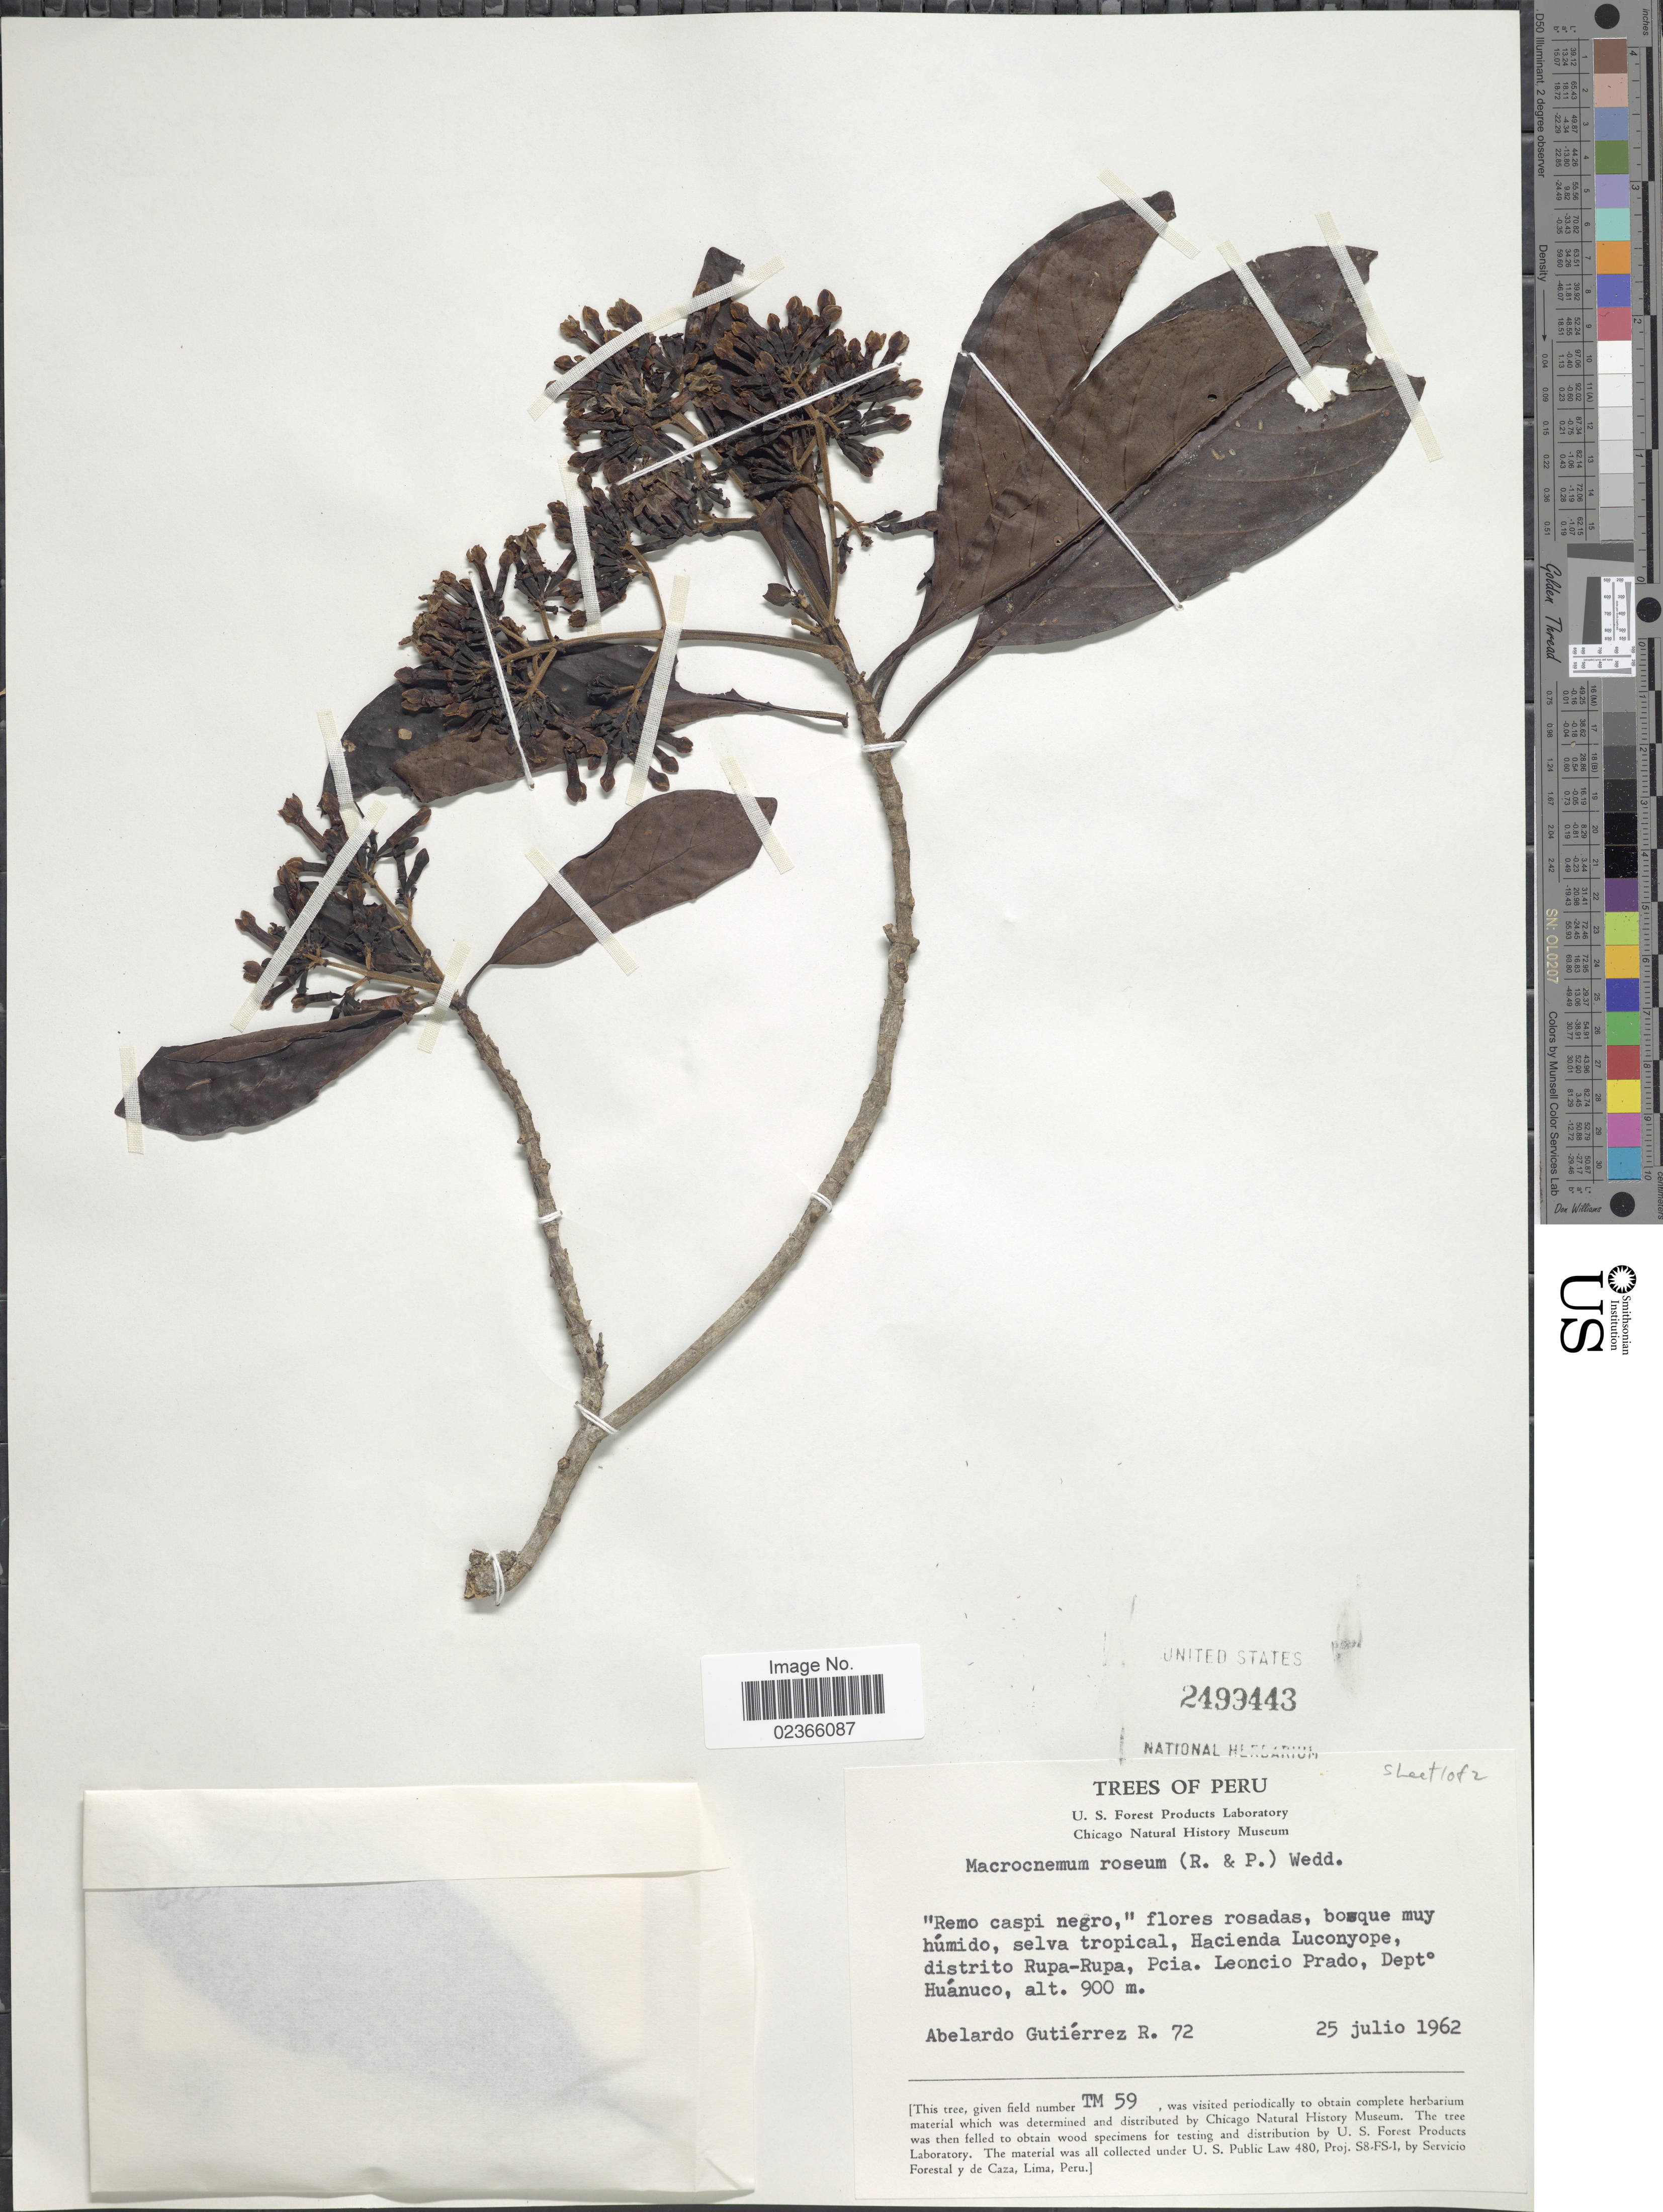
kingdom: Plantae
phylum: Tracheophyta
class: Magnoliopsida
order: Gentianales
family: Rubiaceae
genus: Macrocnemum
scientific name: Macrocnemum roseum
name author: (Ruiz & Pav.) Wedd.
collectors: A. Gutiérrez R.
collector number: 72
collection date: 1962-07-25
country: Peru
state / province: Huánuco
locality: Hacienda Luconyope, Distrito Rupa-Rupa, Pcia. Leoncio Prado. Dept. Huanuco.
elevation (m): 900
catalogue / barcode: US 2499443